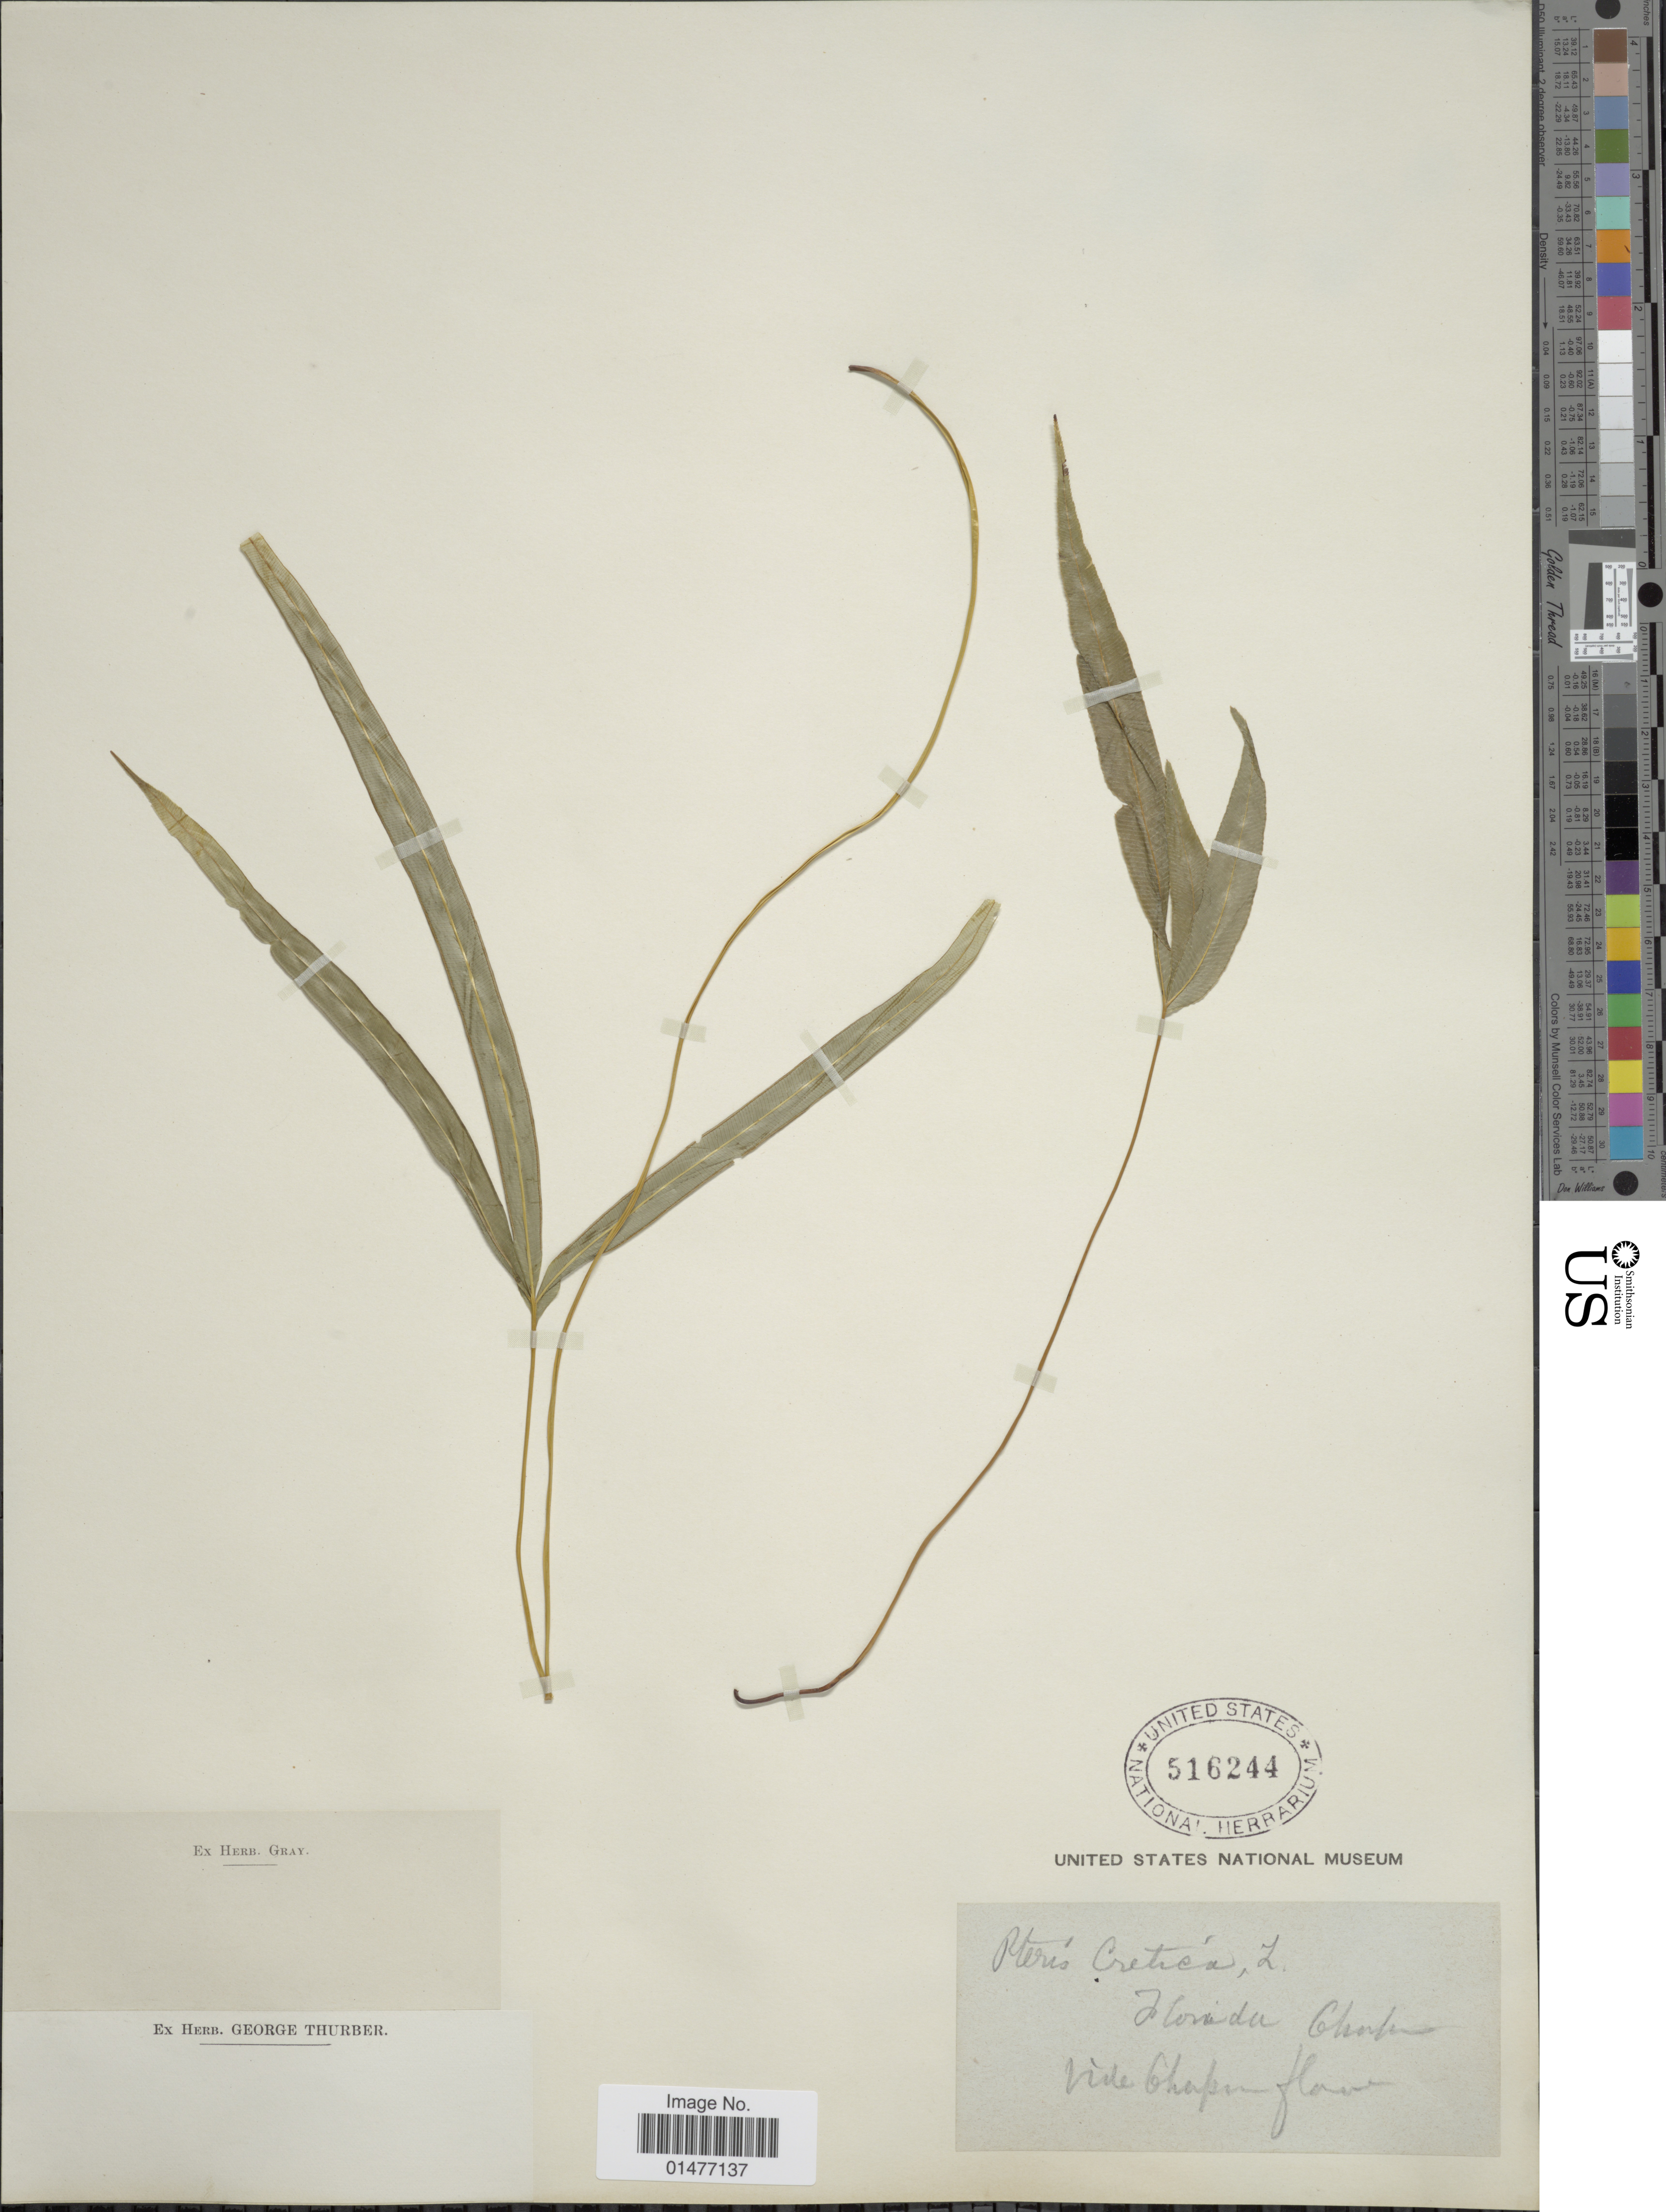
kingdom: Plantae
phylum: Tracheophyta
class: Polypodiopsida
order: Polypodiales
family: Pteridaceae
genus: Pteris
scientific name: Pteris cretica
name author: L.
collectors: ex herb. Gray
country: United States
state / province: Florida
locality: Gharten, side Ghapeu Flav [interpreted]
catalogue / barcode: US 516244